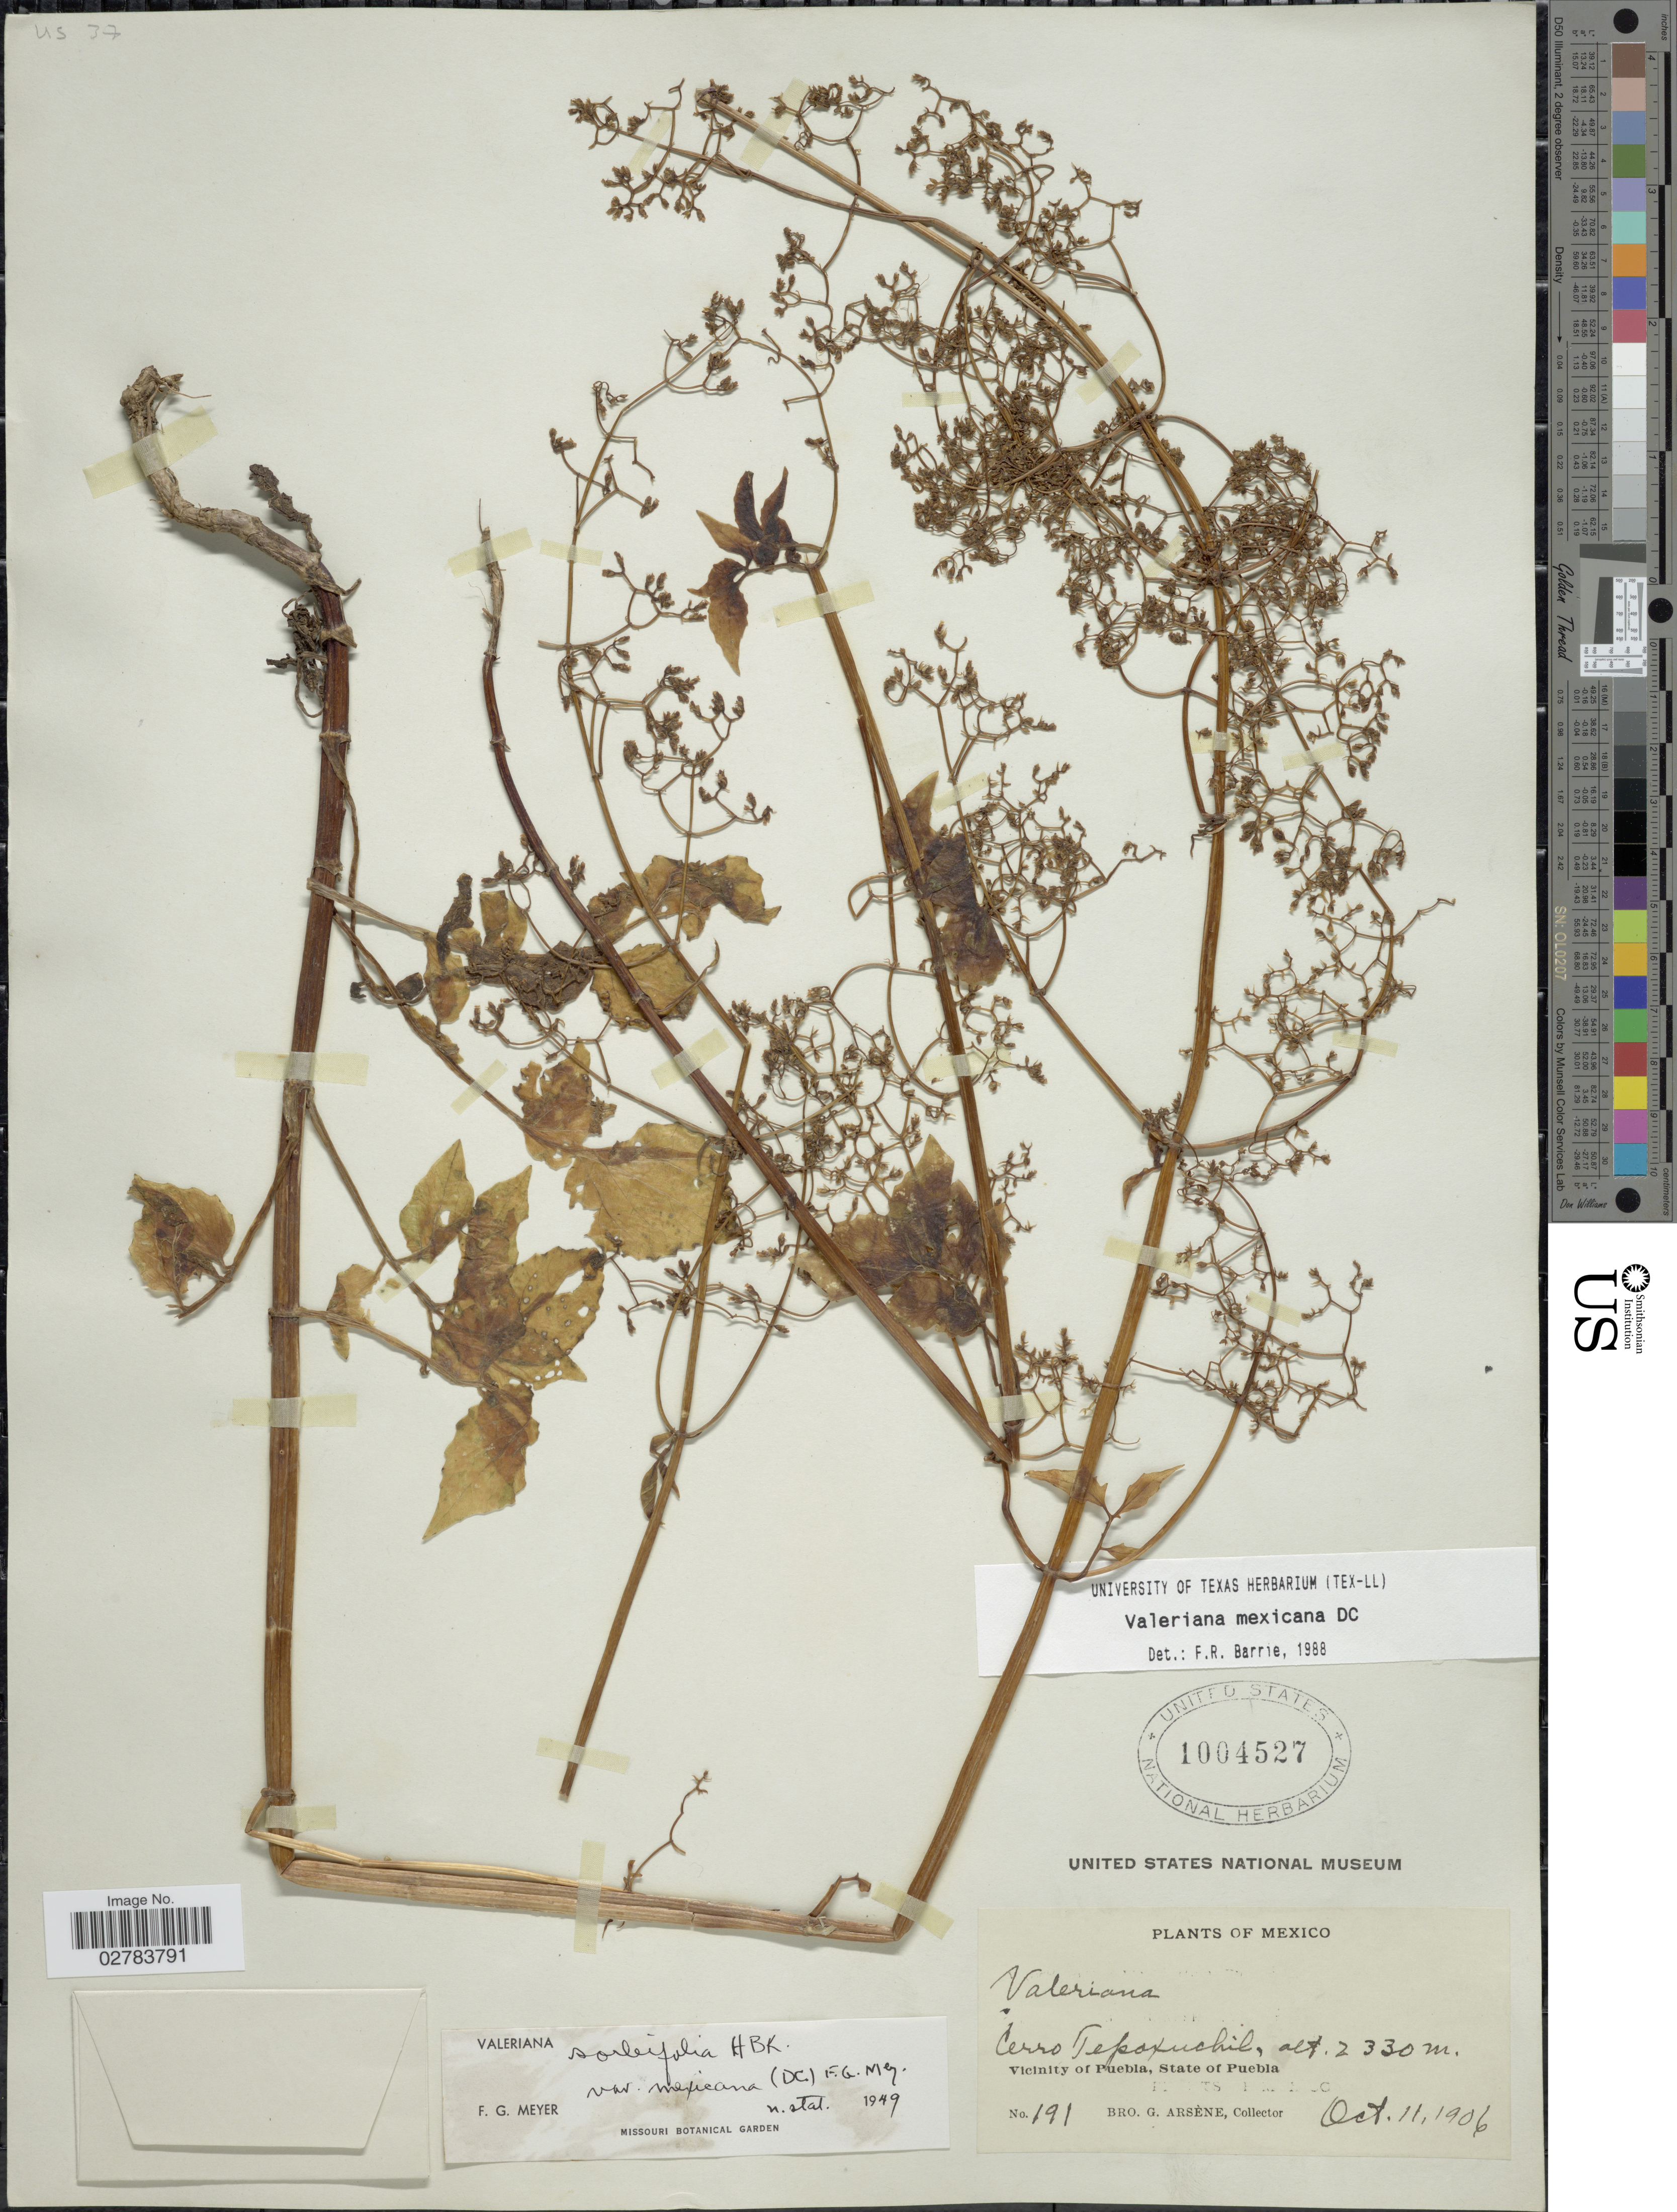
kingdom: Plantae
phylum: Tracheophyta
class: Magnoliopsida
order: Dipsacales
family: Caprifoliaceae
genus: Valeriana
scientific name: Valeriana mexicana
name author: DC.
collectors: Bro. G. Arsène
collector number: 191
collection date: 1906-10-11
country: Mexico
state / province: Puebla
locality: Cerro Tepoxuchil. Vicinity of Puebla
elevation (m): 2330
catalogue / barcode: US 1004527